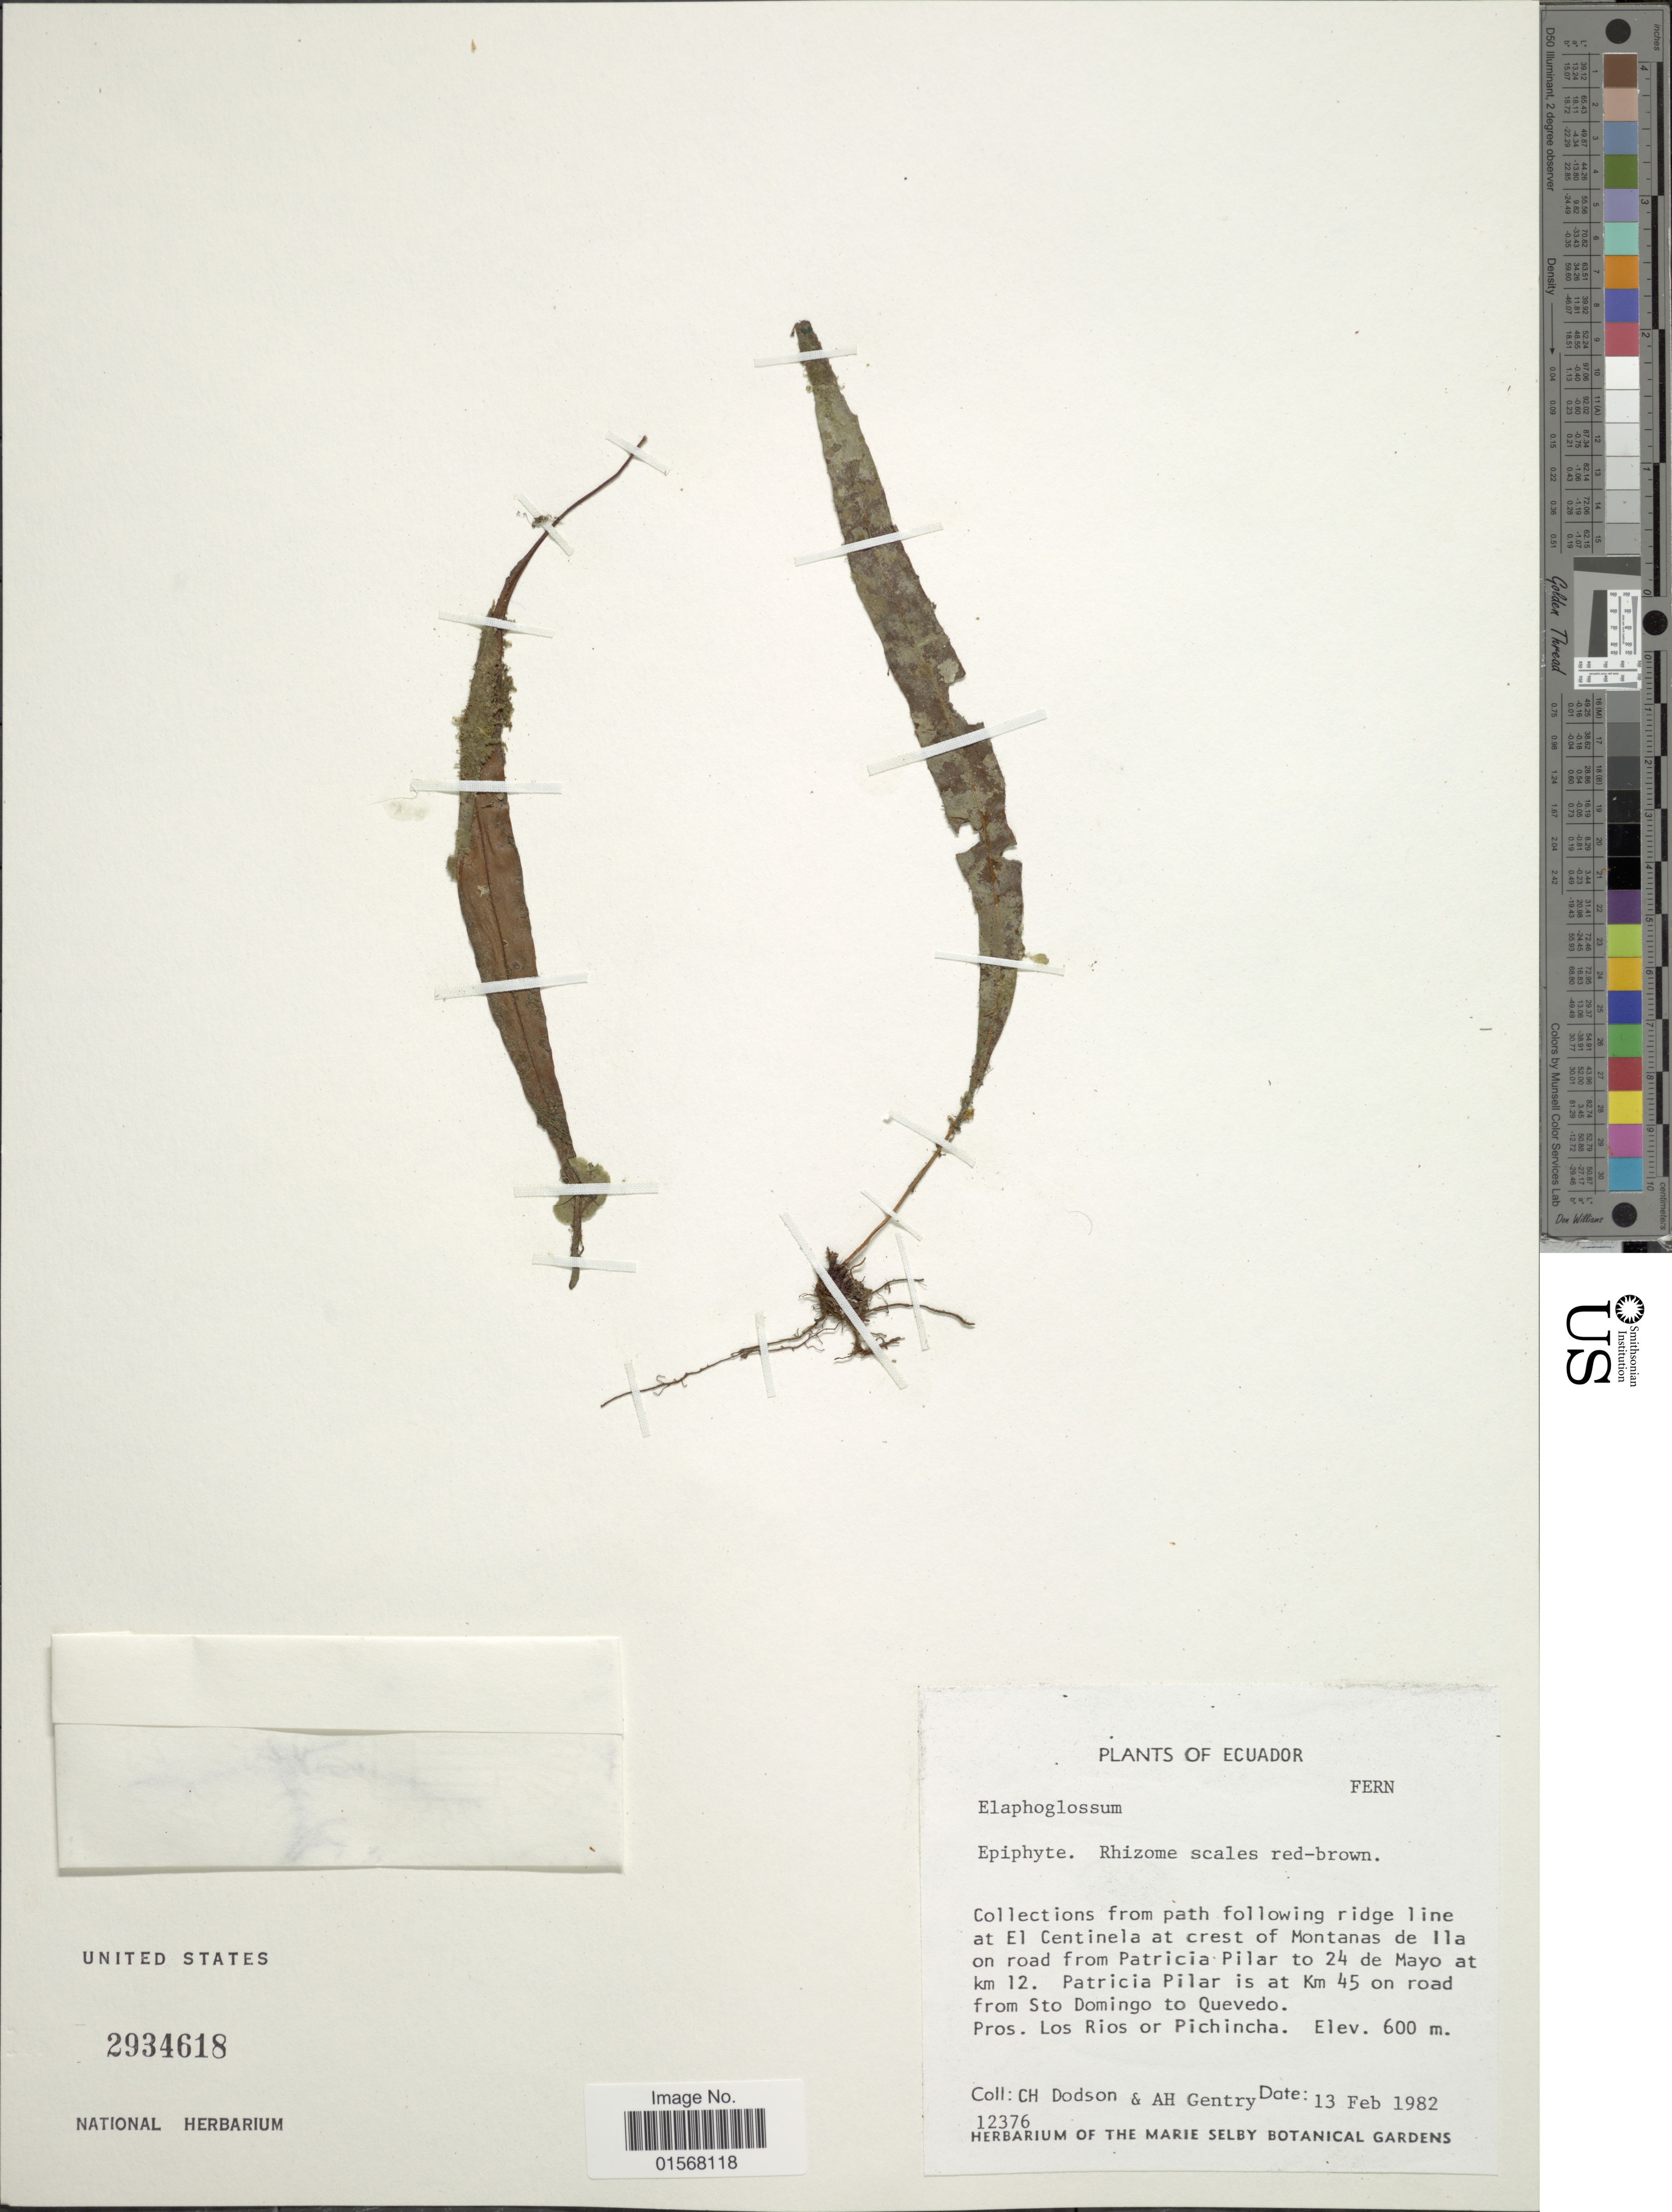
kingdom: Plantae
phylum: Tracheophyta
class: Polypodiopsida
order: Polypodiales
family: Dryopteridaceae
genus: Elaphoglossum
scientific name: Elaphoglossum sp.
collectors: C. H. Dodson & A. H. Gentry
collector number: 12376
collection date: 1982-02-13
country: Ecuador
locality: At El Centinela at crest of Montanas de Ila on road from Patricia Pilar to 24 mayo at km 12, Patricia Pilar is at km 45 on road from Sto Domingo to Quevedo, Pros. Los Rios or Pichincha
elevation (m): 600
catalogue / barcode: US 2934618